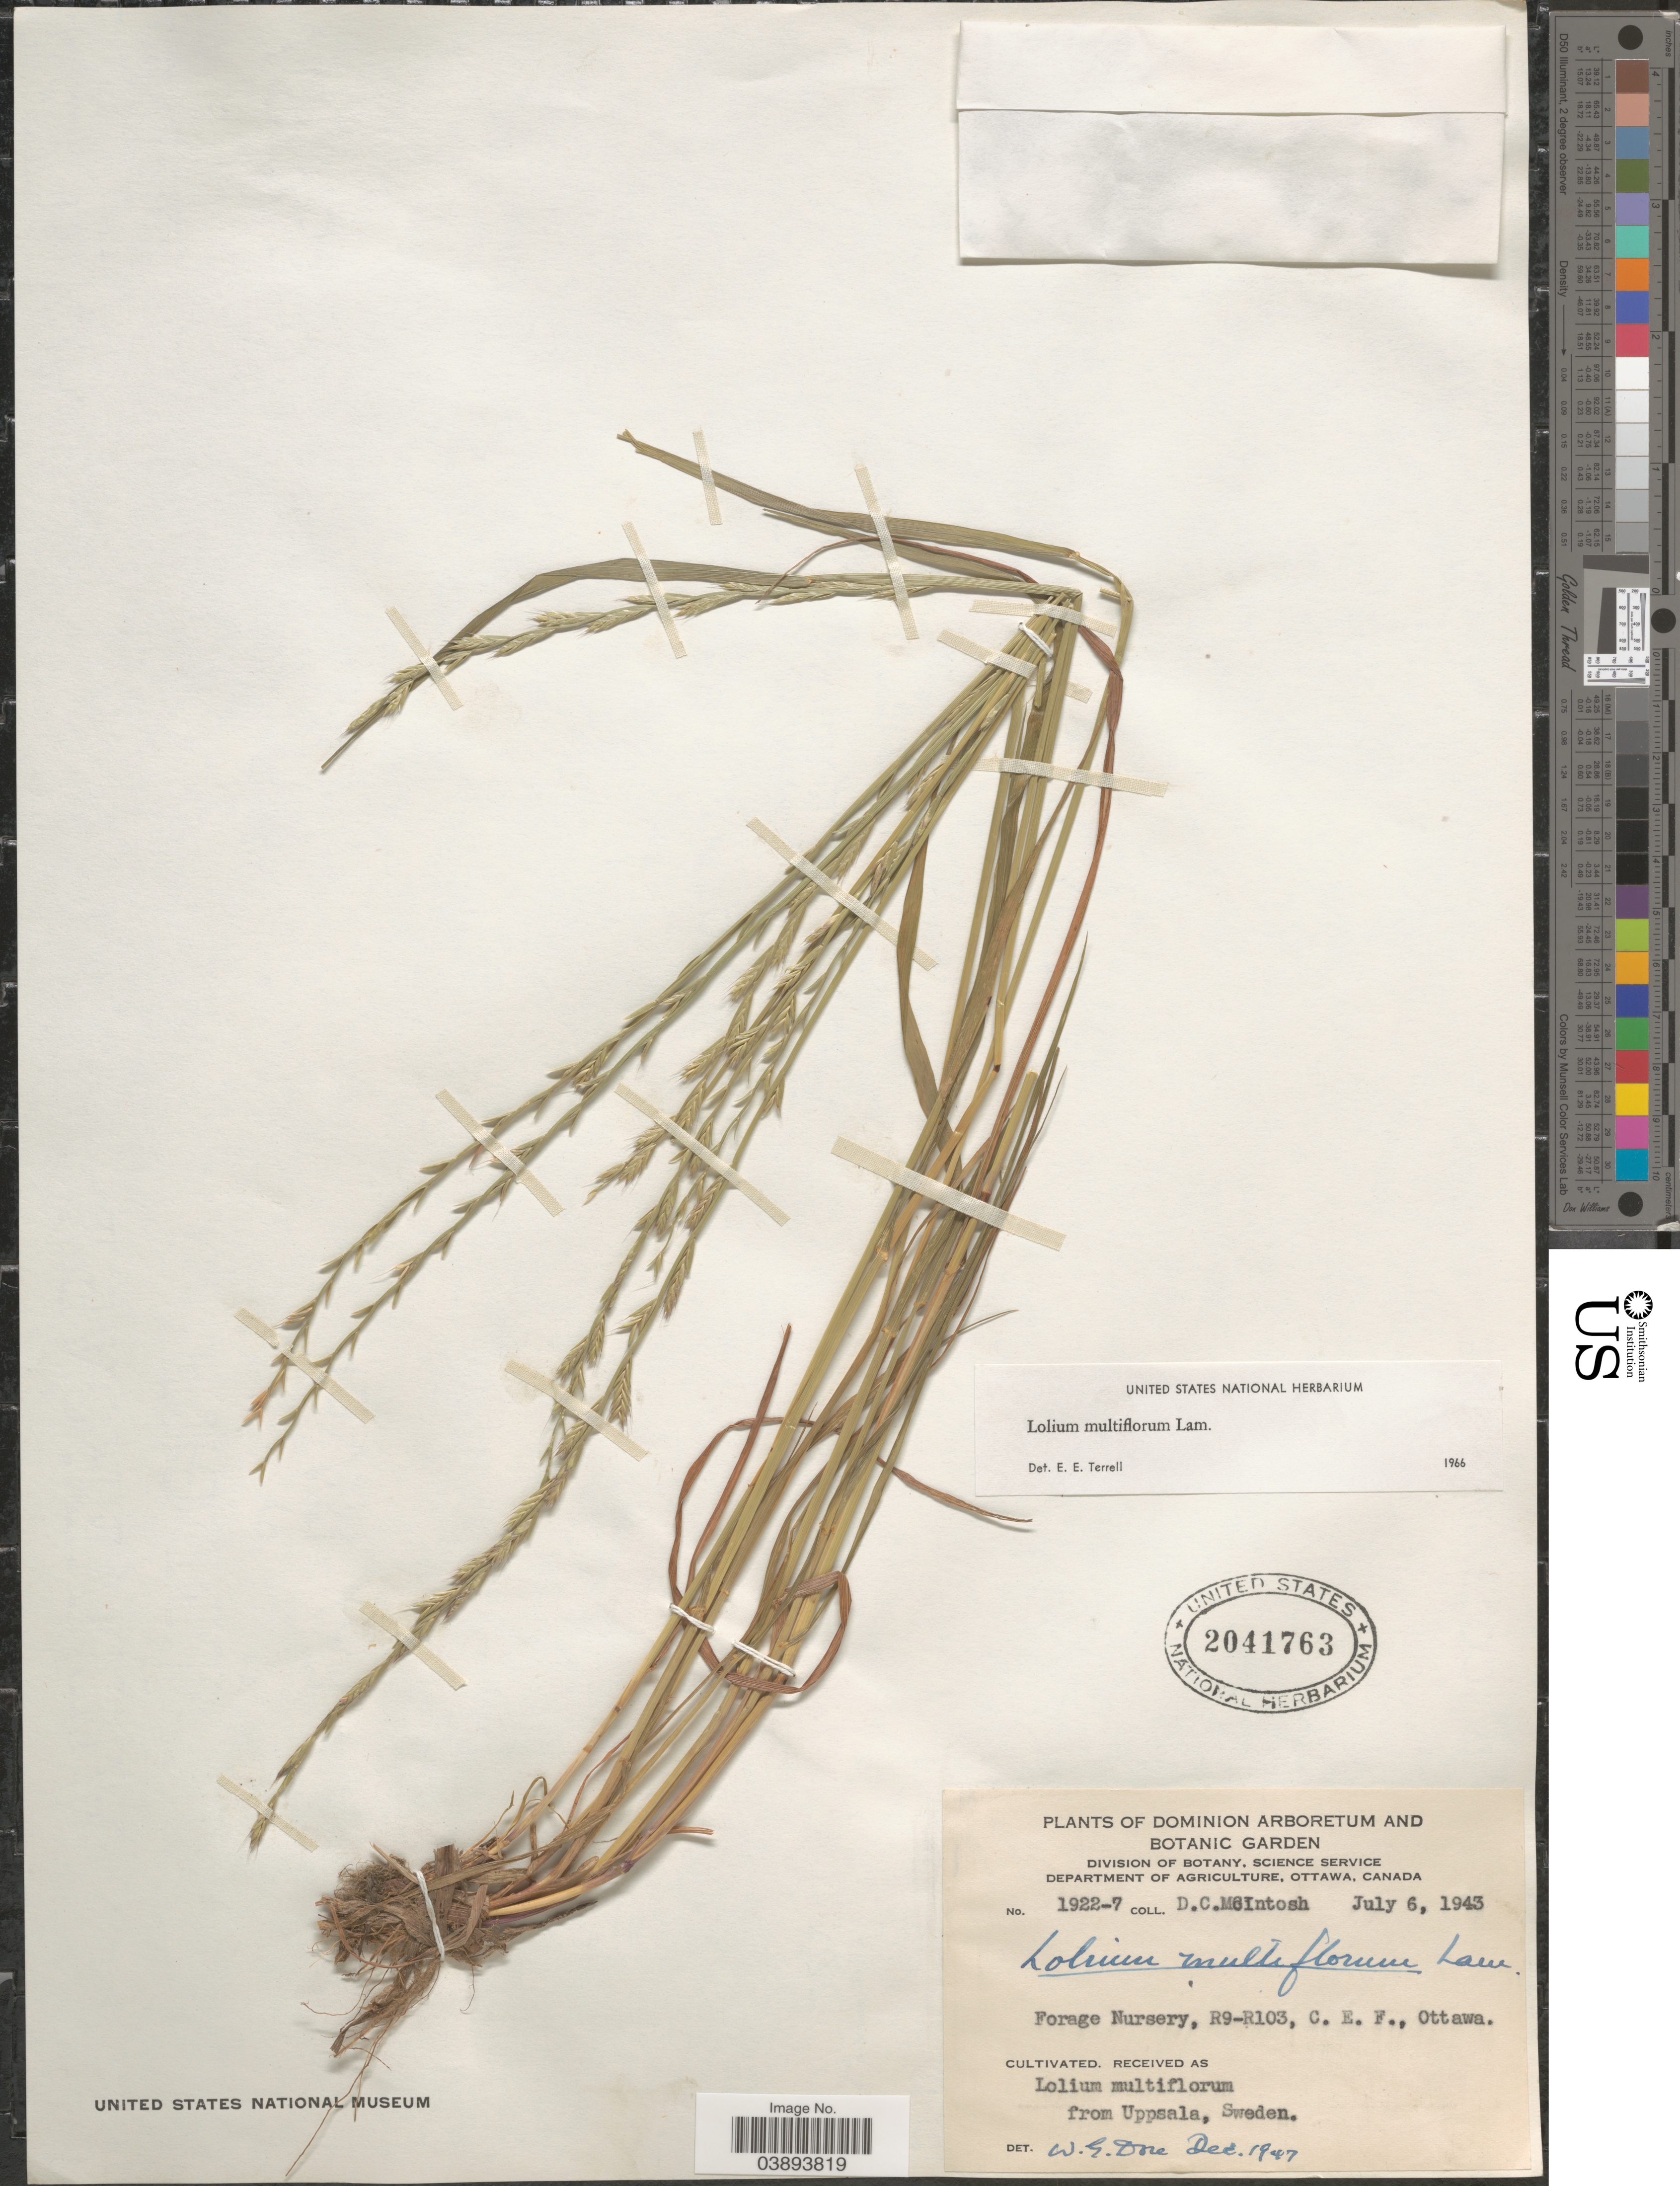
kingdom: Plantae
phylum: Tracheophyta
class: Liliopsida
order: Poales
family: Poaceae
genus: Lolium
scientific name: Lolium multiflorum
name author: Lam.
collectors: D. McIntosh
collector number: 1922-7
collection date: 1943-07-06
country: Canada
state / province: Ontario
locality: Dominion Arboretum and Botanic Garden. Forage Nursery, R9-R103, C.E.F., Ottawa.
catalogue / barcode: US 2041763